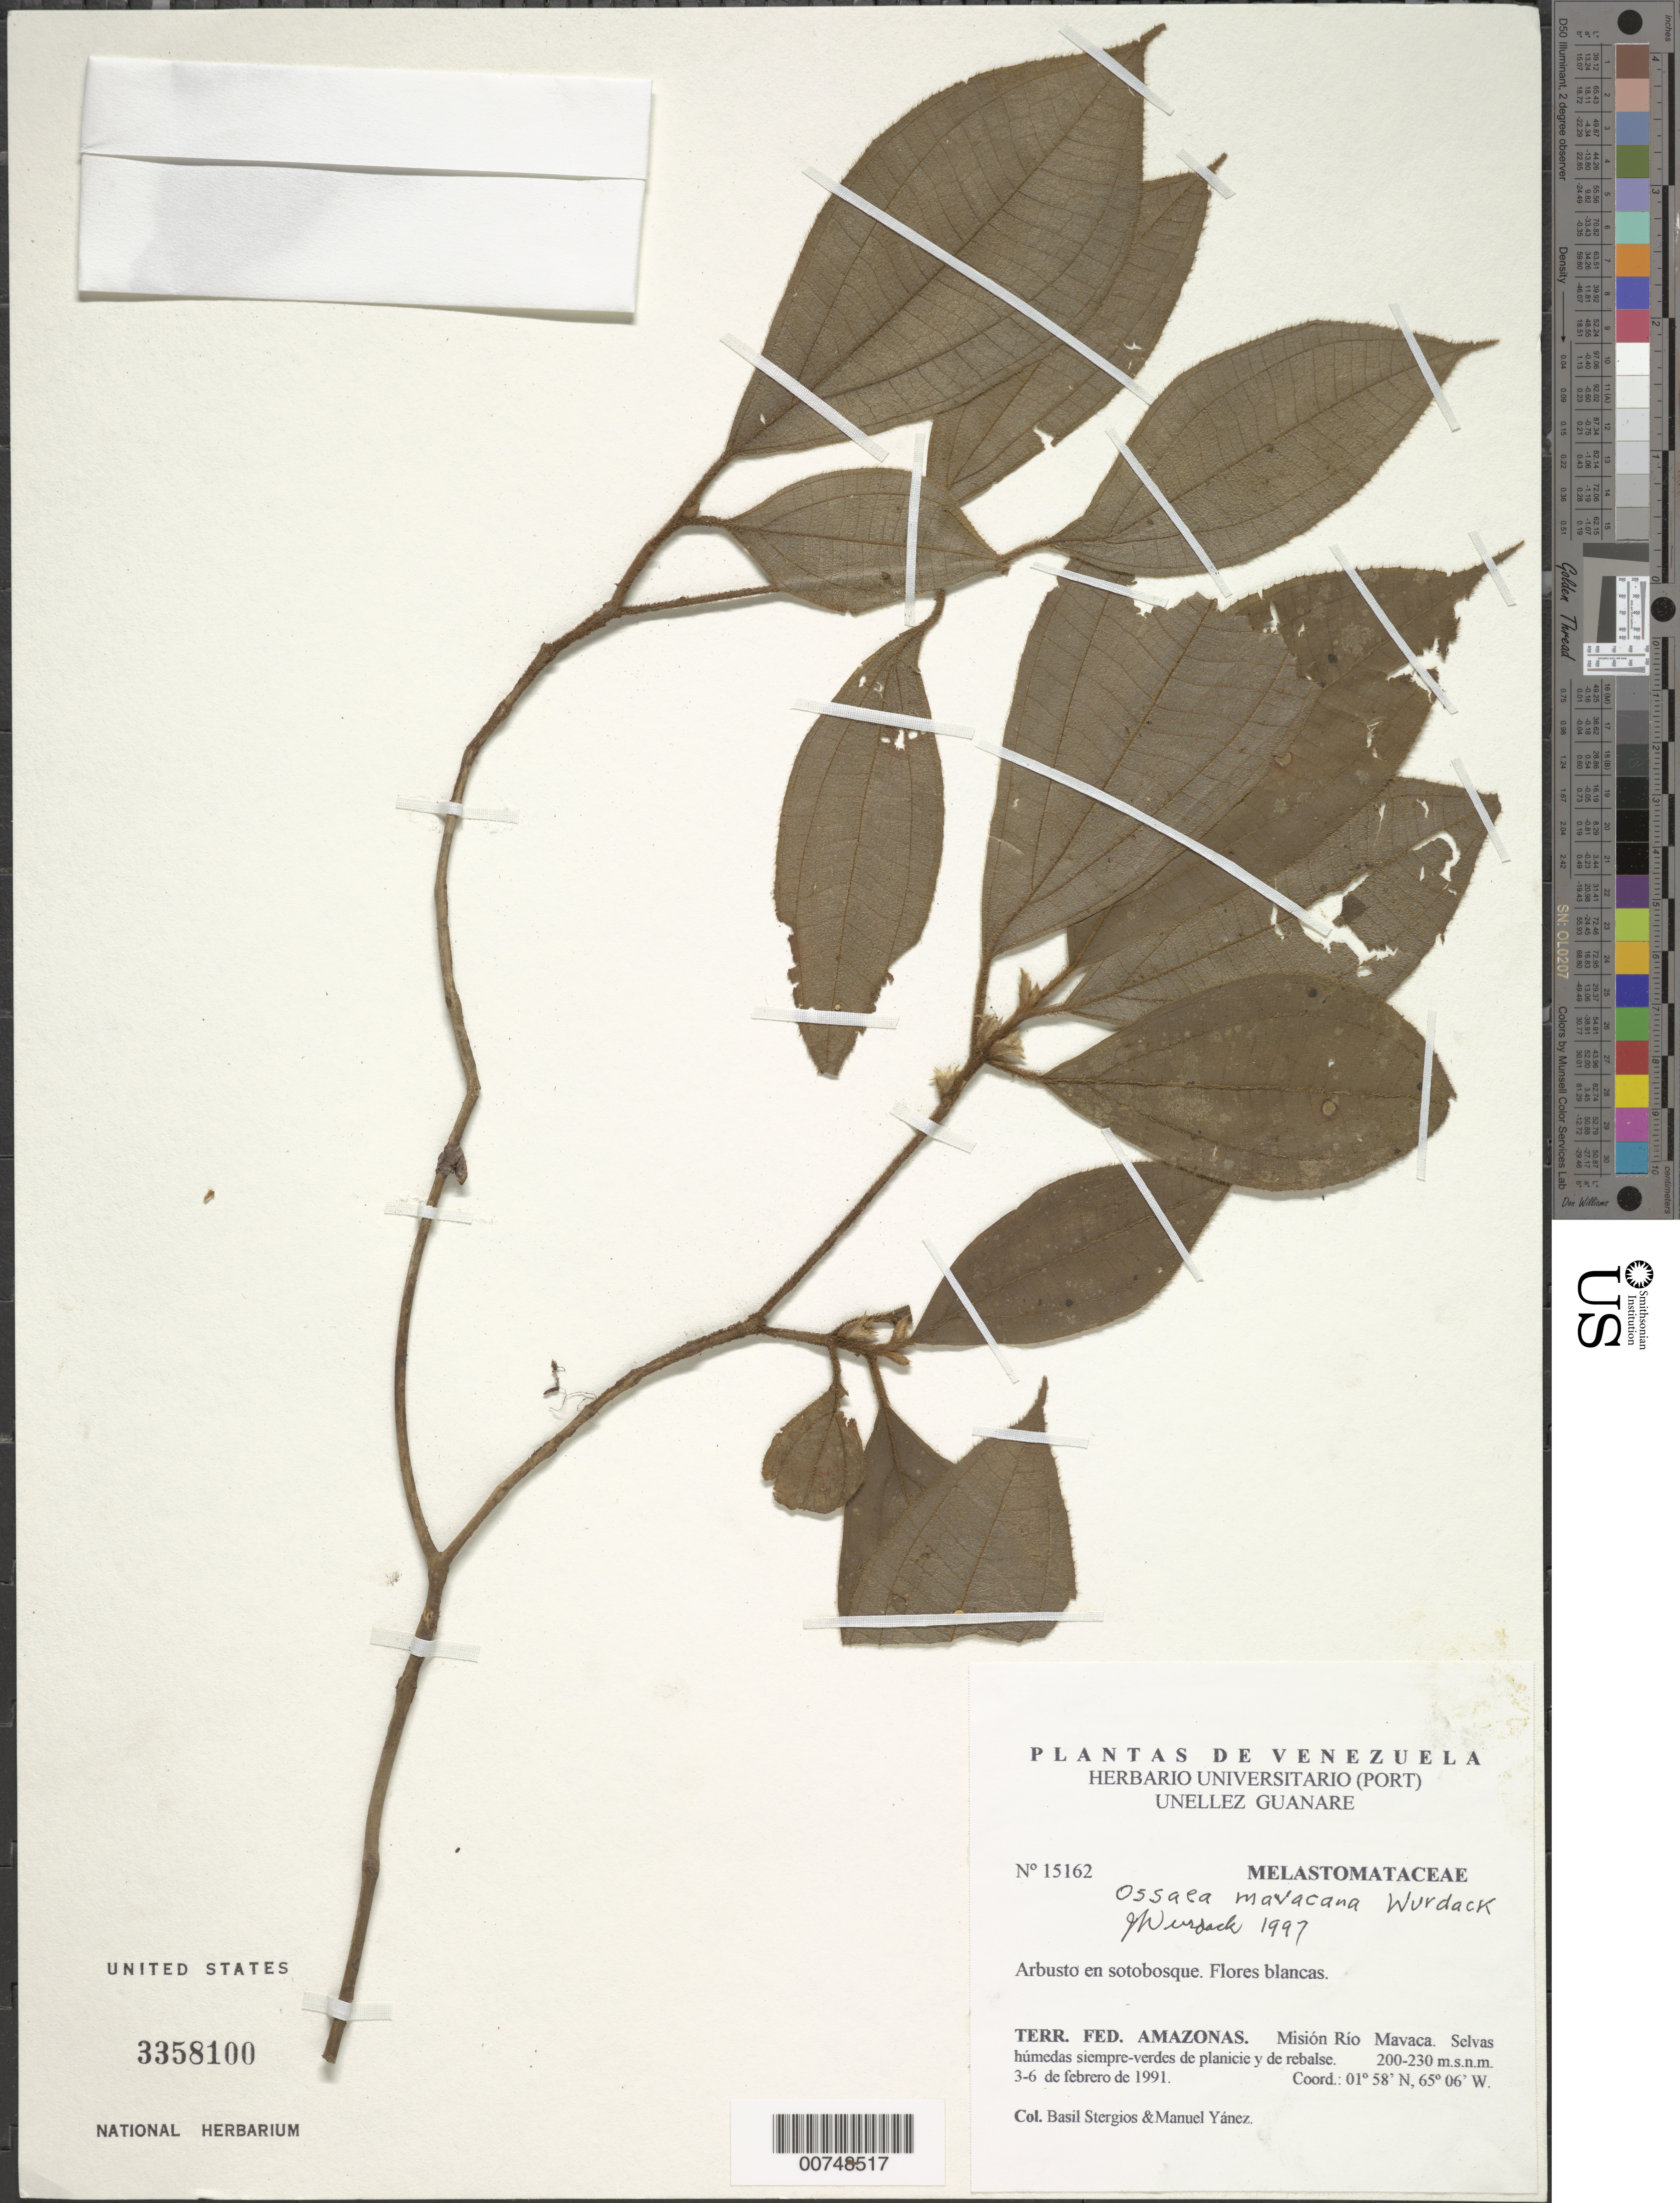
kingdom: Plantae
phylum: Tracheophyta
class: Magnoliopsida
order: Myrtales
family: Melastomataceae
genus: Ossaea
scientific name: Ossaea mavacana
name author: Wurdack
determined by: Wurdack, John J., (US), US (UNITED STATES)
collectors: B. G. Stergios, B. G. Stergios & M. Yanez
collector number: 15162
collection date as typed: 3-Feb-91 to 6-Feb-91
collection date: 1991-02-03/1991-02-06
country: Venezuela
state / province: Amazonas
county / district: Río Negro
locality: Mision Río Mavaca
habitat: Selvas húmedas siempre-verdes de planici y de rebalse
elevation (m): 200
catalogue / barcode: US 3358100